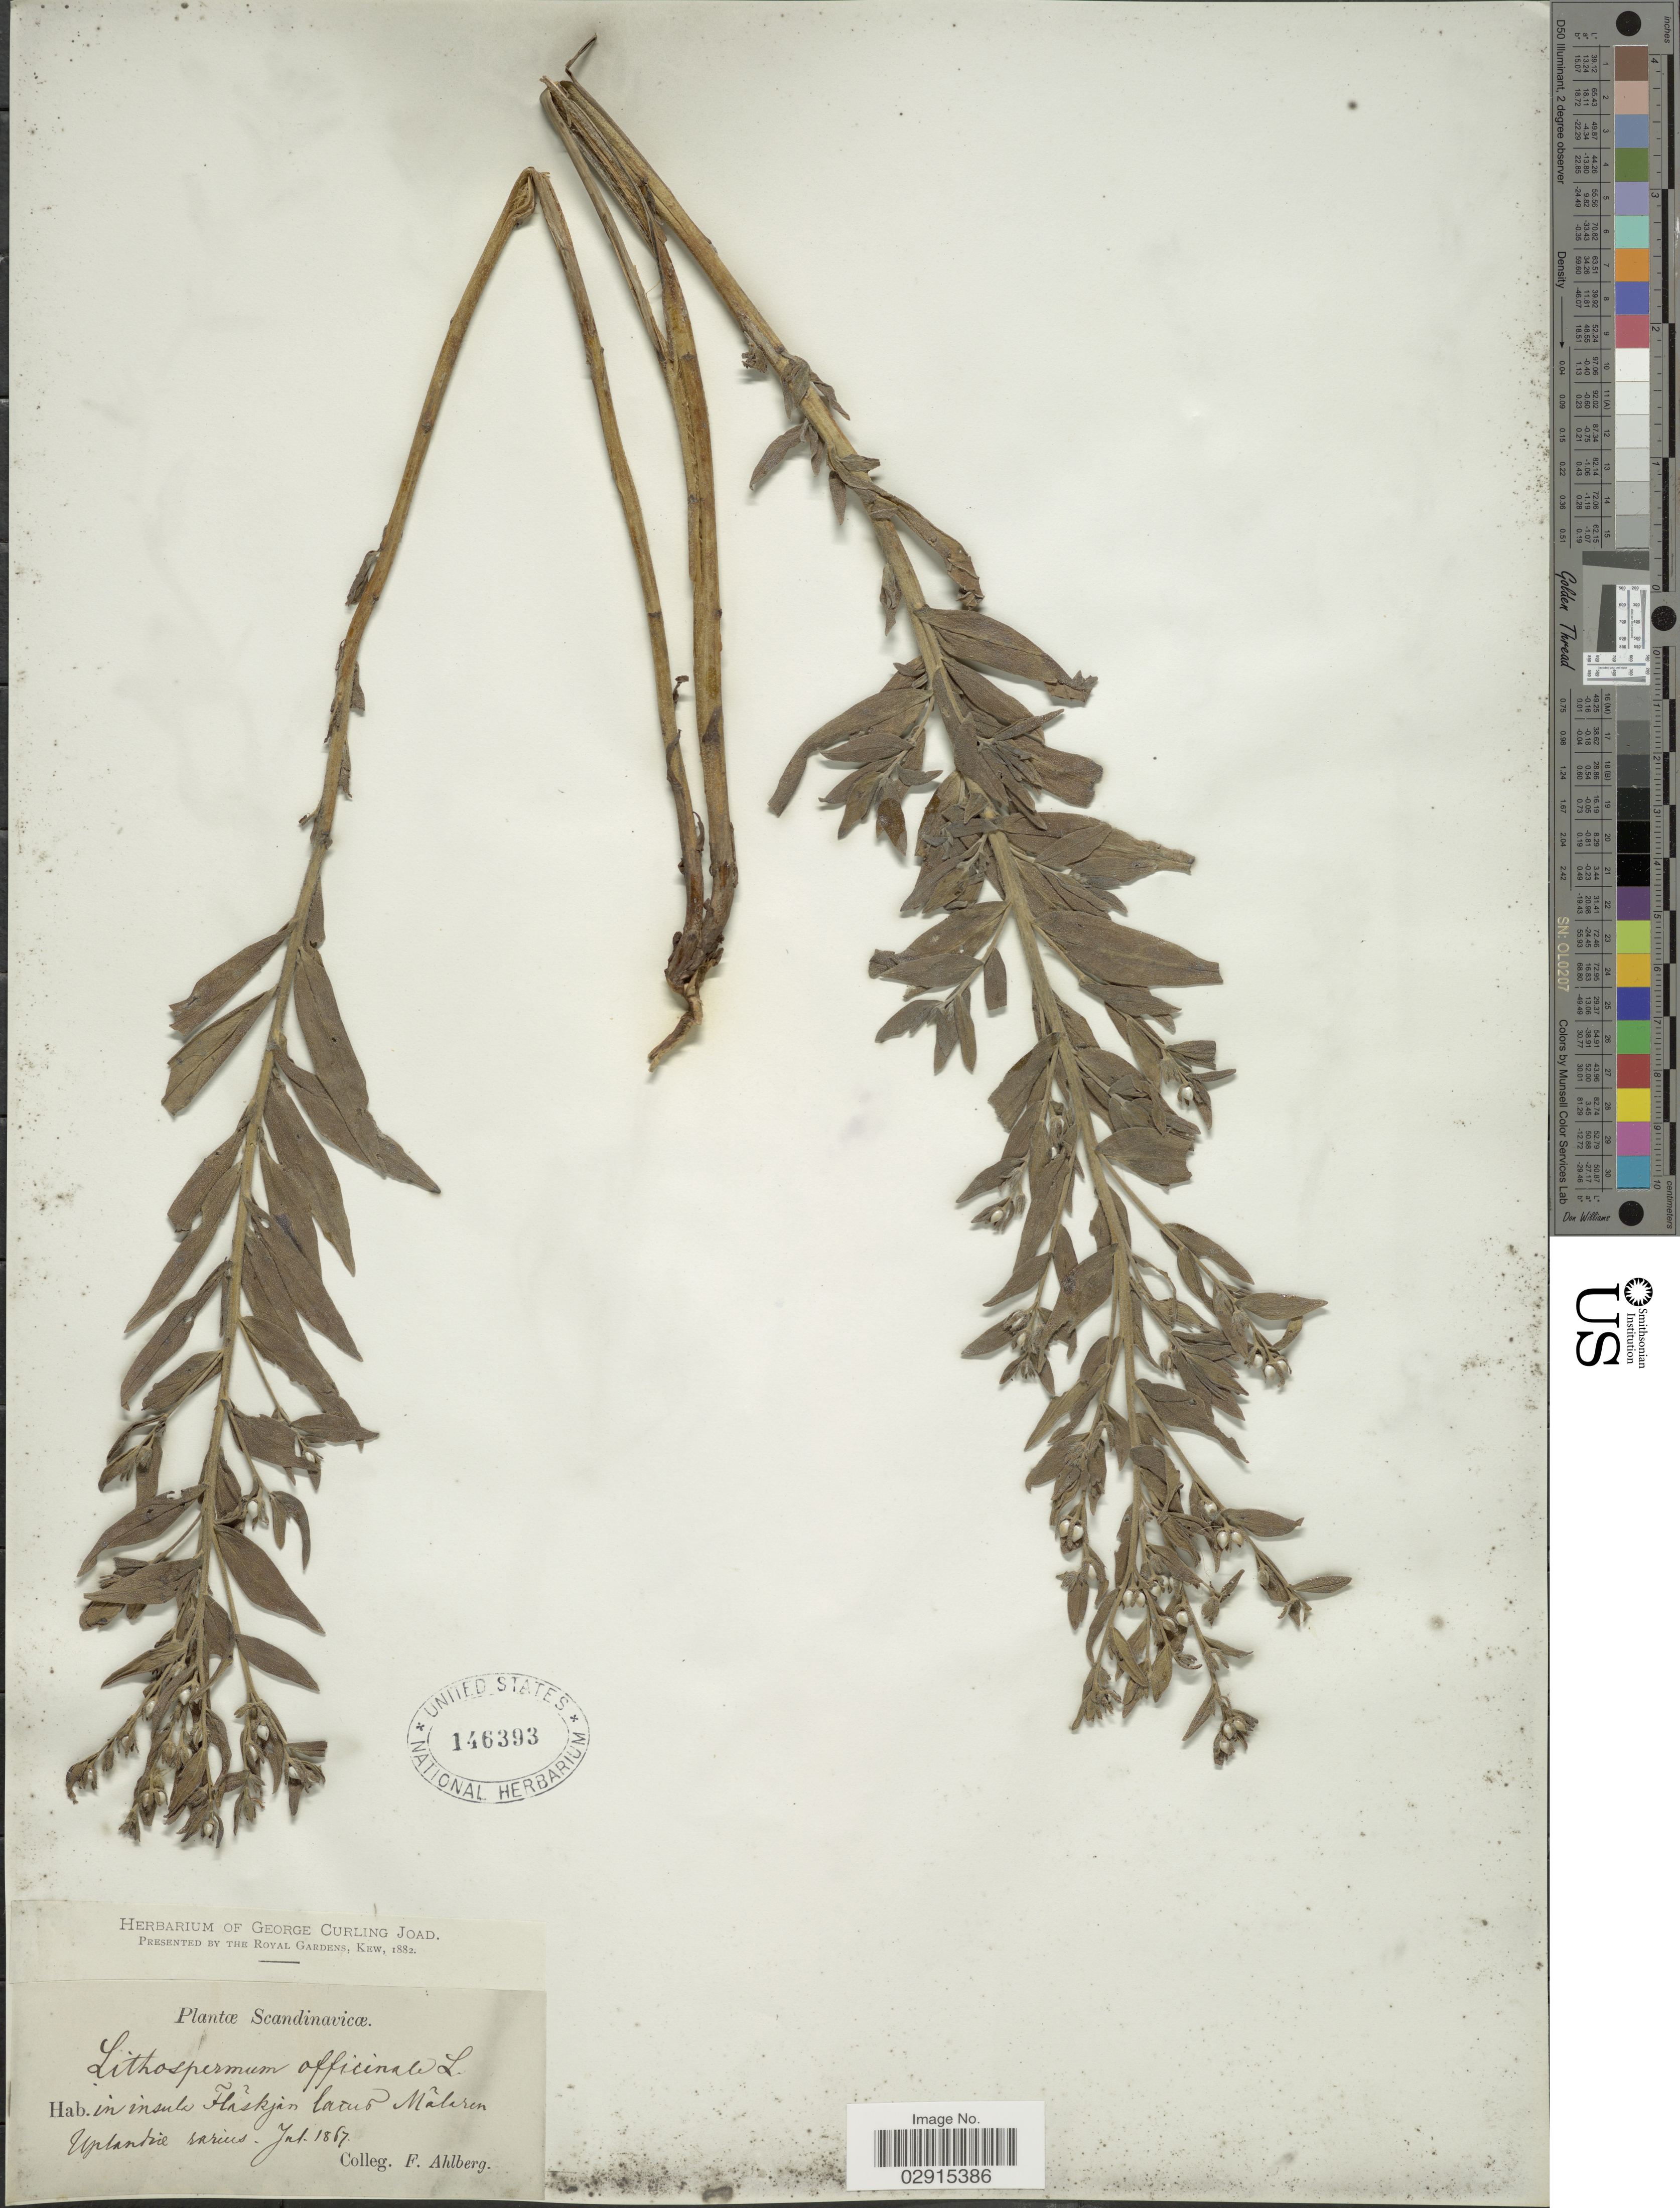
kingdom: Plantae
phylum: Tracheophyta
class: Magnoliopsida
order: Boraginales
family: Boraginaceae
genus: Lithospermum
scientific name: Lithospermum officinale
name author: L.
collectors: F. Ahlberg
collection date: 1867-07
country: Sweden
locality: In insula Flaskjan latus Malaren uplandiae rarius. Scandinavicae.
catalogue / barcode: US 146393